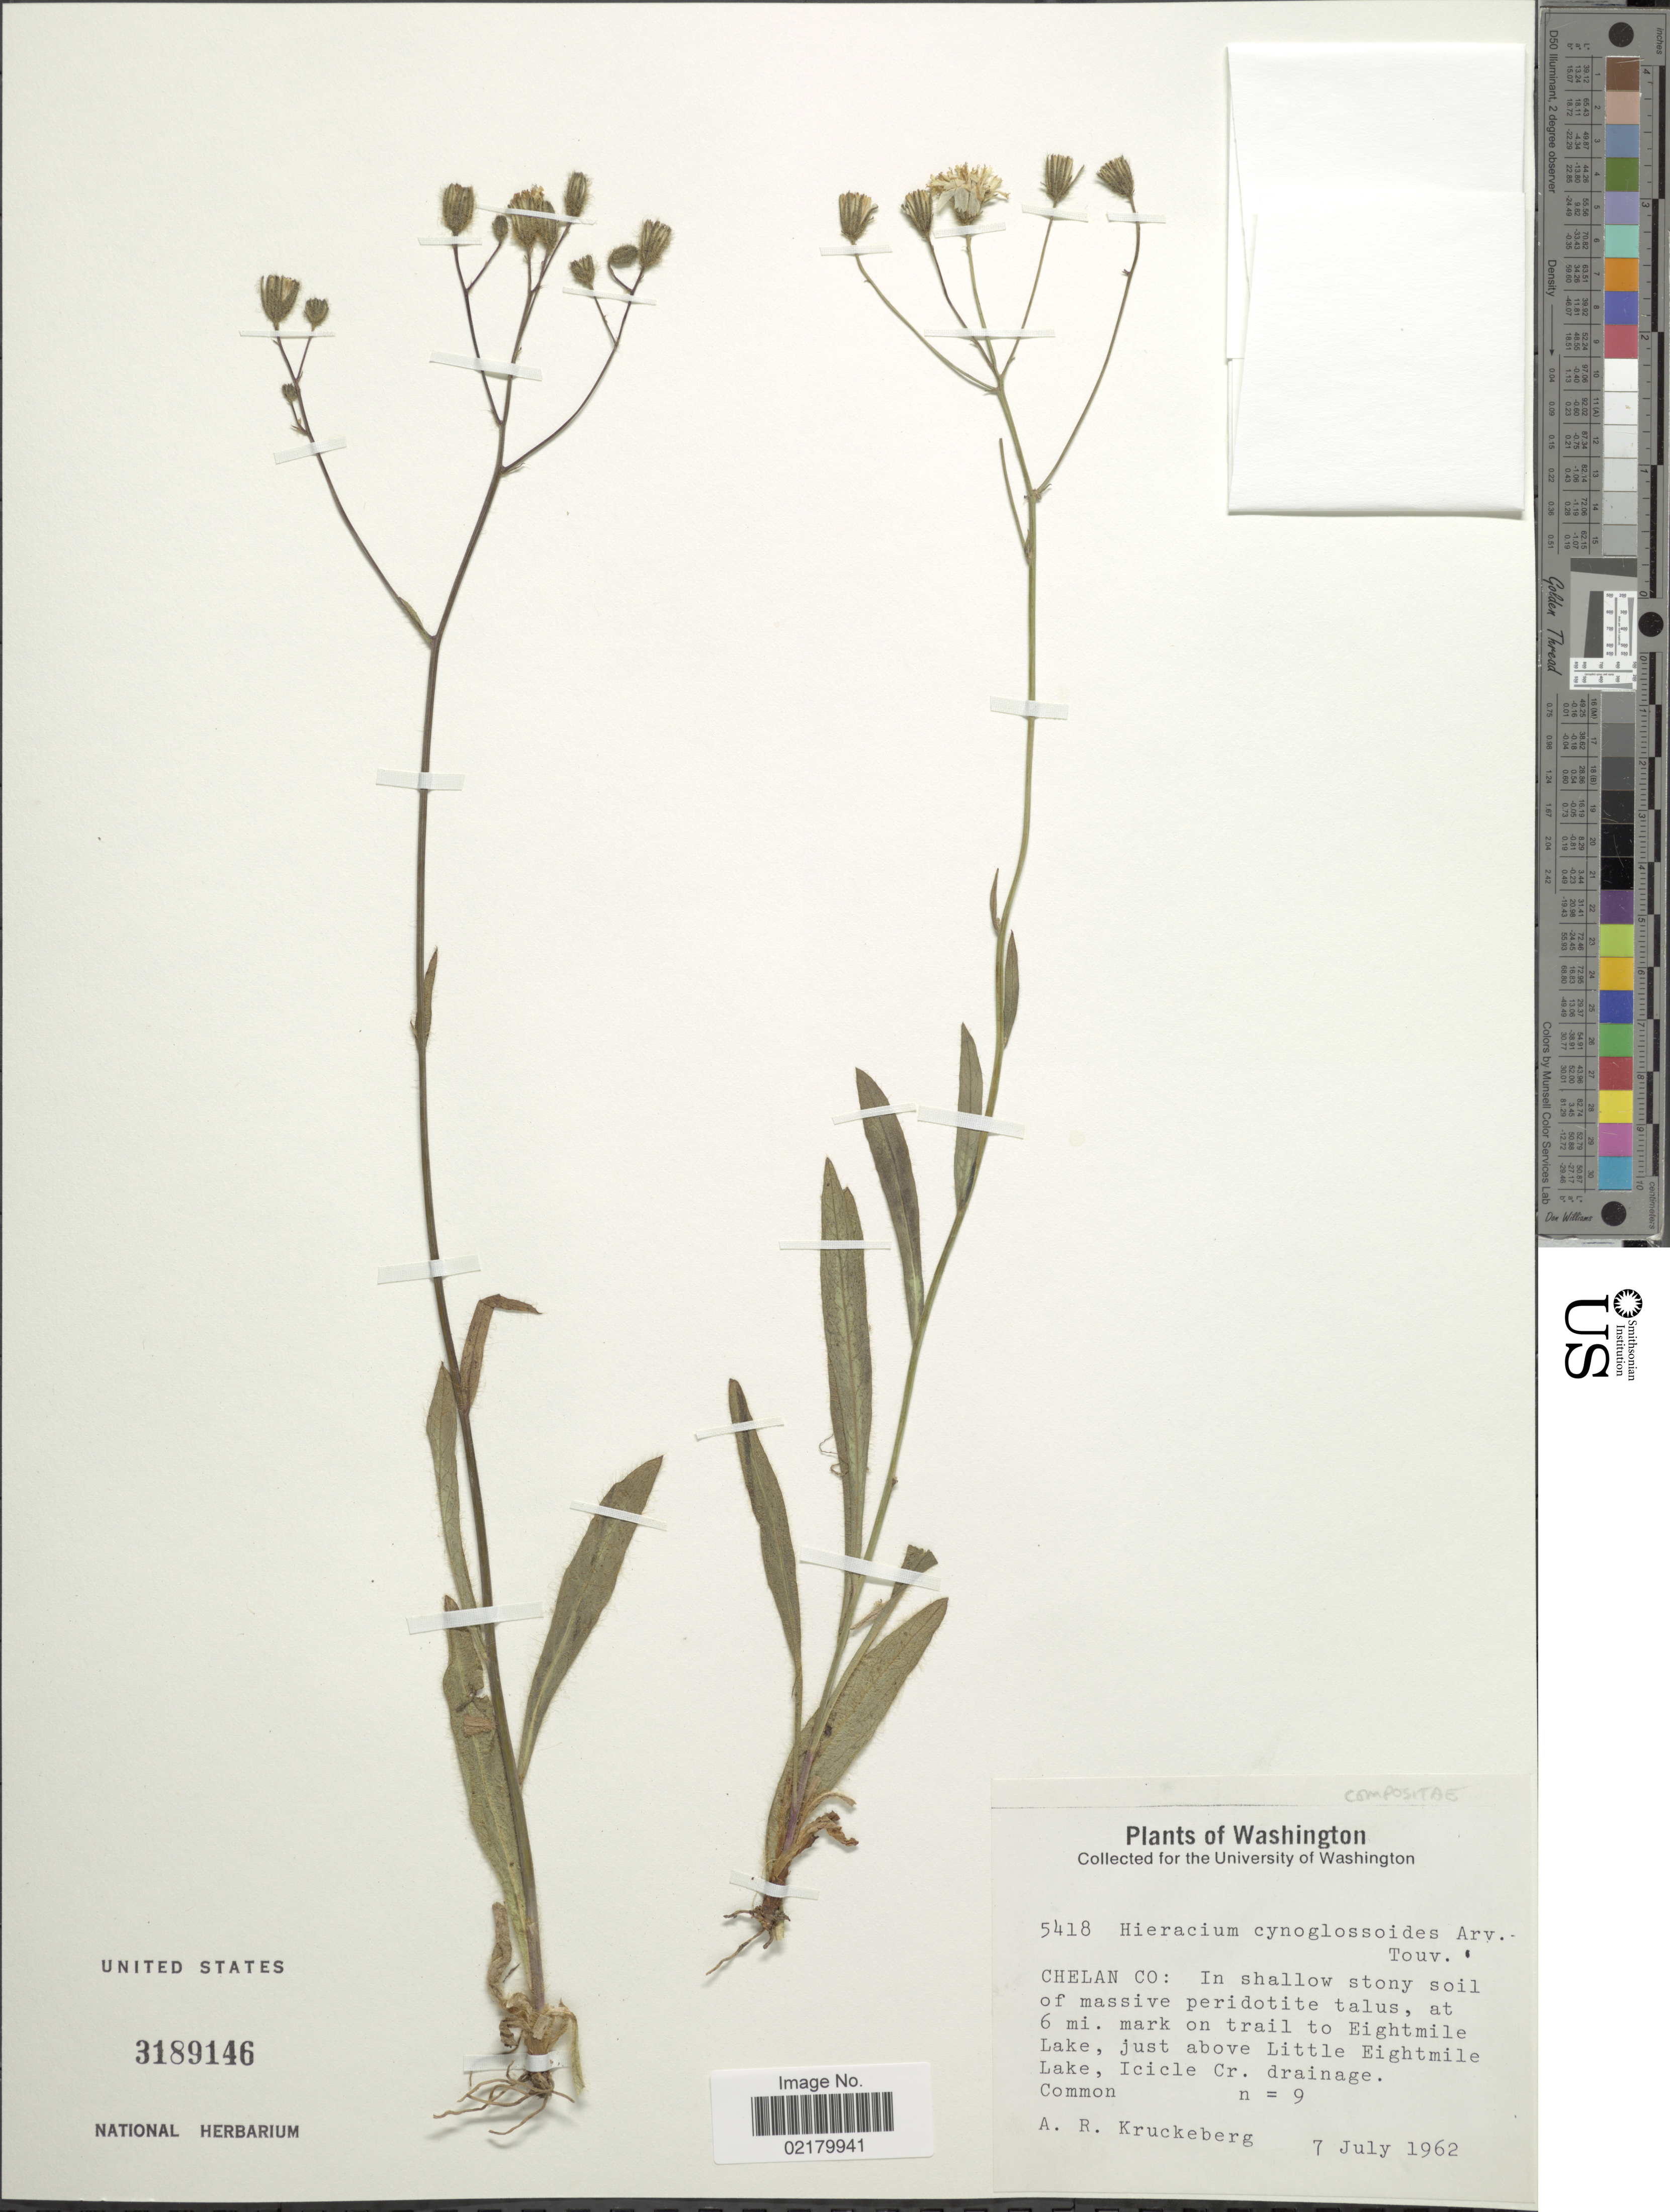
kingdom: Plantae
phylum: Tracheophyta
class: Magnoliopsida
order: Asterales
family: Asteraceae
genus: Hieracium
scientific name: Hieracium scouleri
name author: Hook.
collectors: A. Kruckeberg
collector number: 5418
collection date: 1962-07-07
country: United States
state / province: Washington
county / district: Chelan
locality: Chelan co: In shallow stony soil of massive periodite talus, at 6 mi. mark on trail to Eightmile Lake, just above Little Eightmile Lake, Icicle Cr. drainage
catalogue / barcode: US 3189146